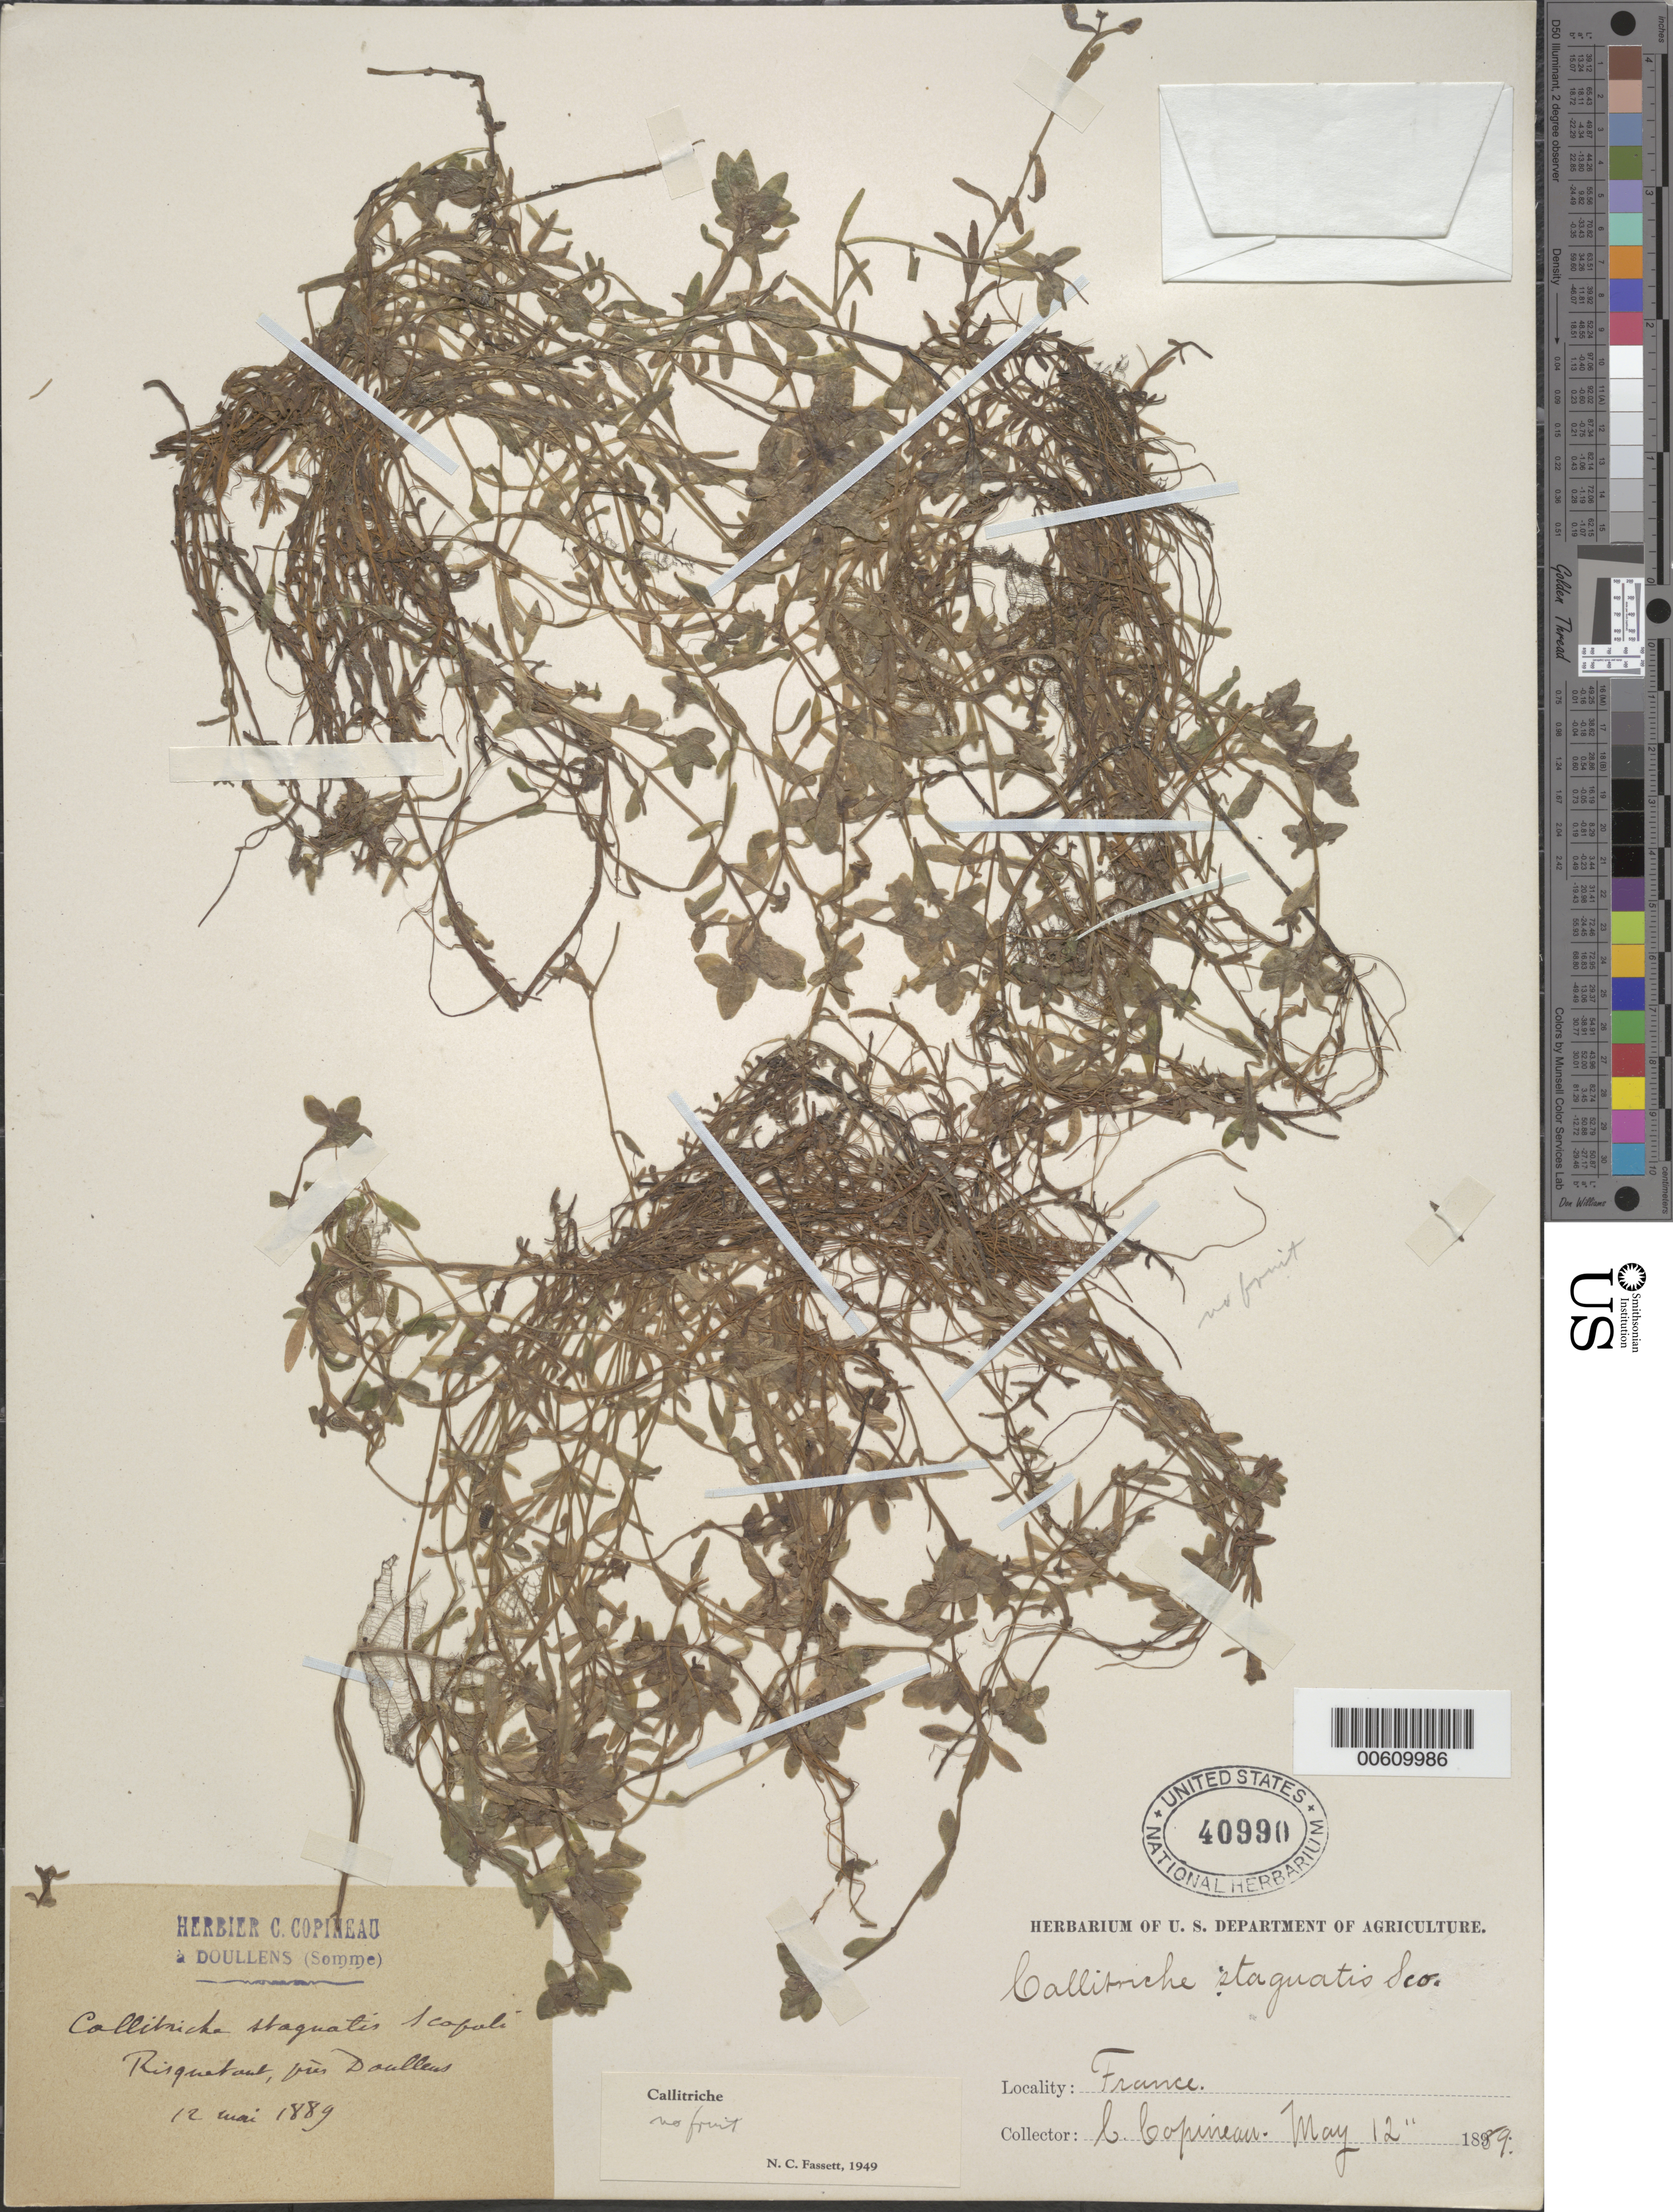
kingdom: Plantae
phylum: Tracheophyta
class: Magnoliopsida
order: Lamiales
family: Plantaginaceae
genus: Callitriche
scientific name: Callitriche stagnalis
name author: Scop.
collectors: C. Copineau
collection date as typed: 12 May 1889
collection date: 1889-05-12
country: France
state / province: Hauts-de-France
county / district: Somme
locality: Doullens (Somme)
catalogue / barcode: US 40990